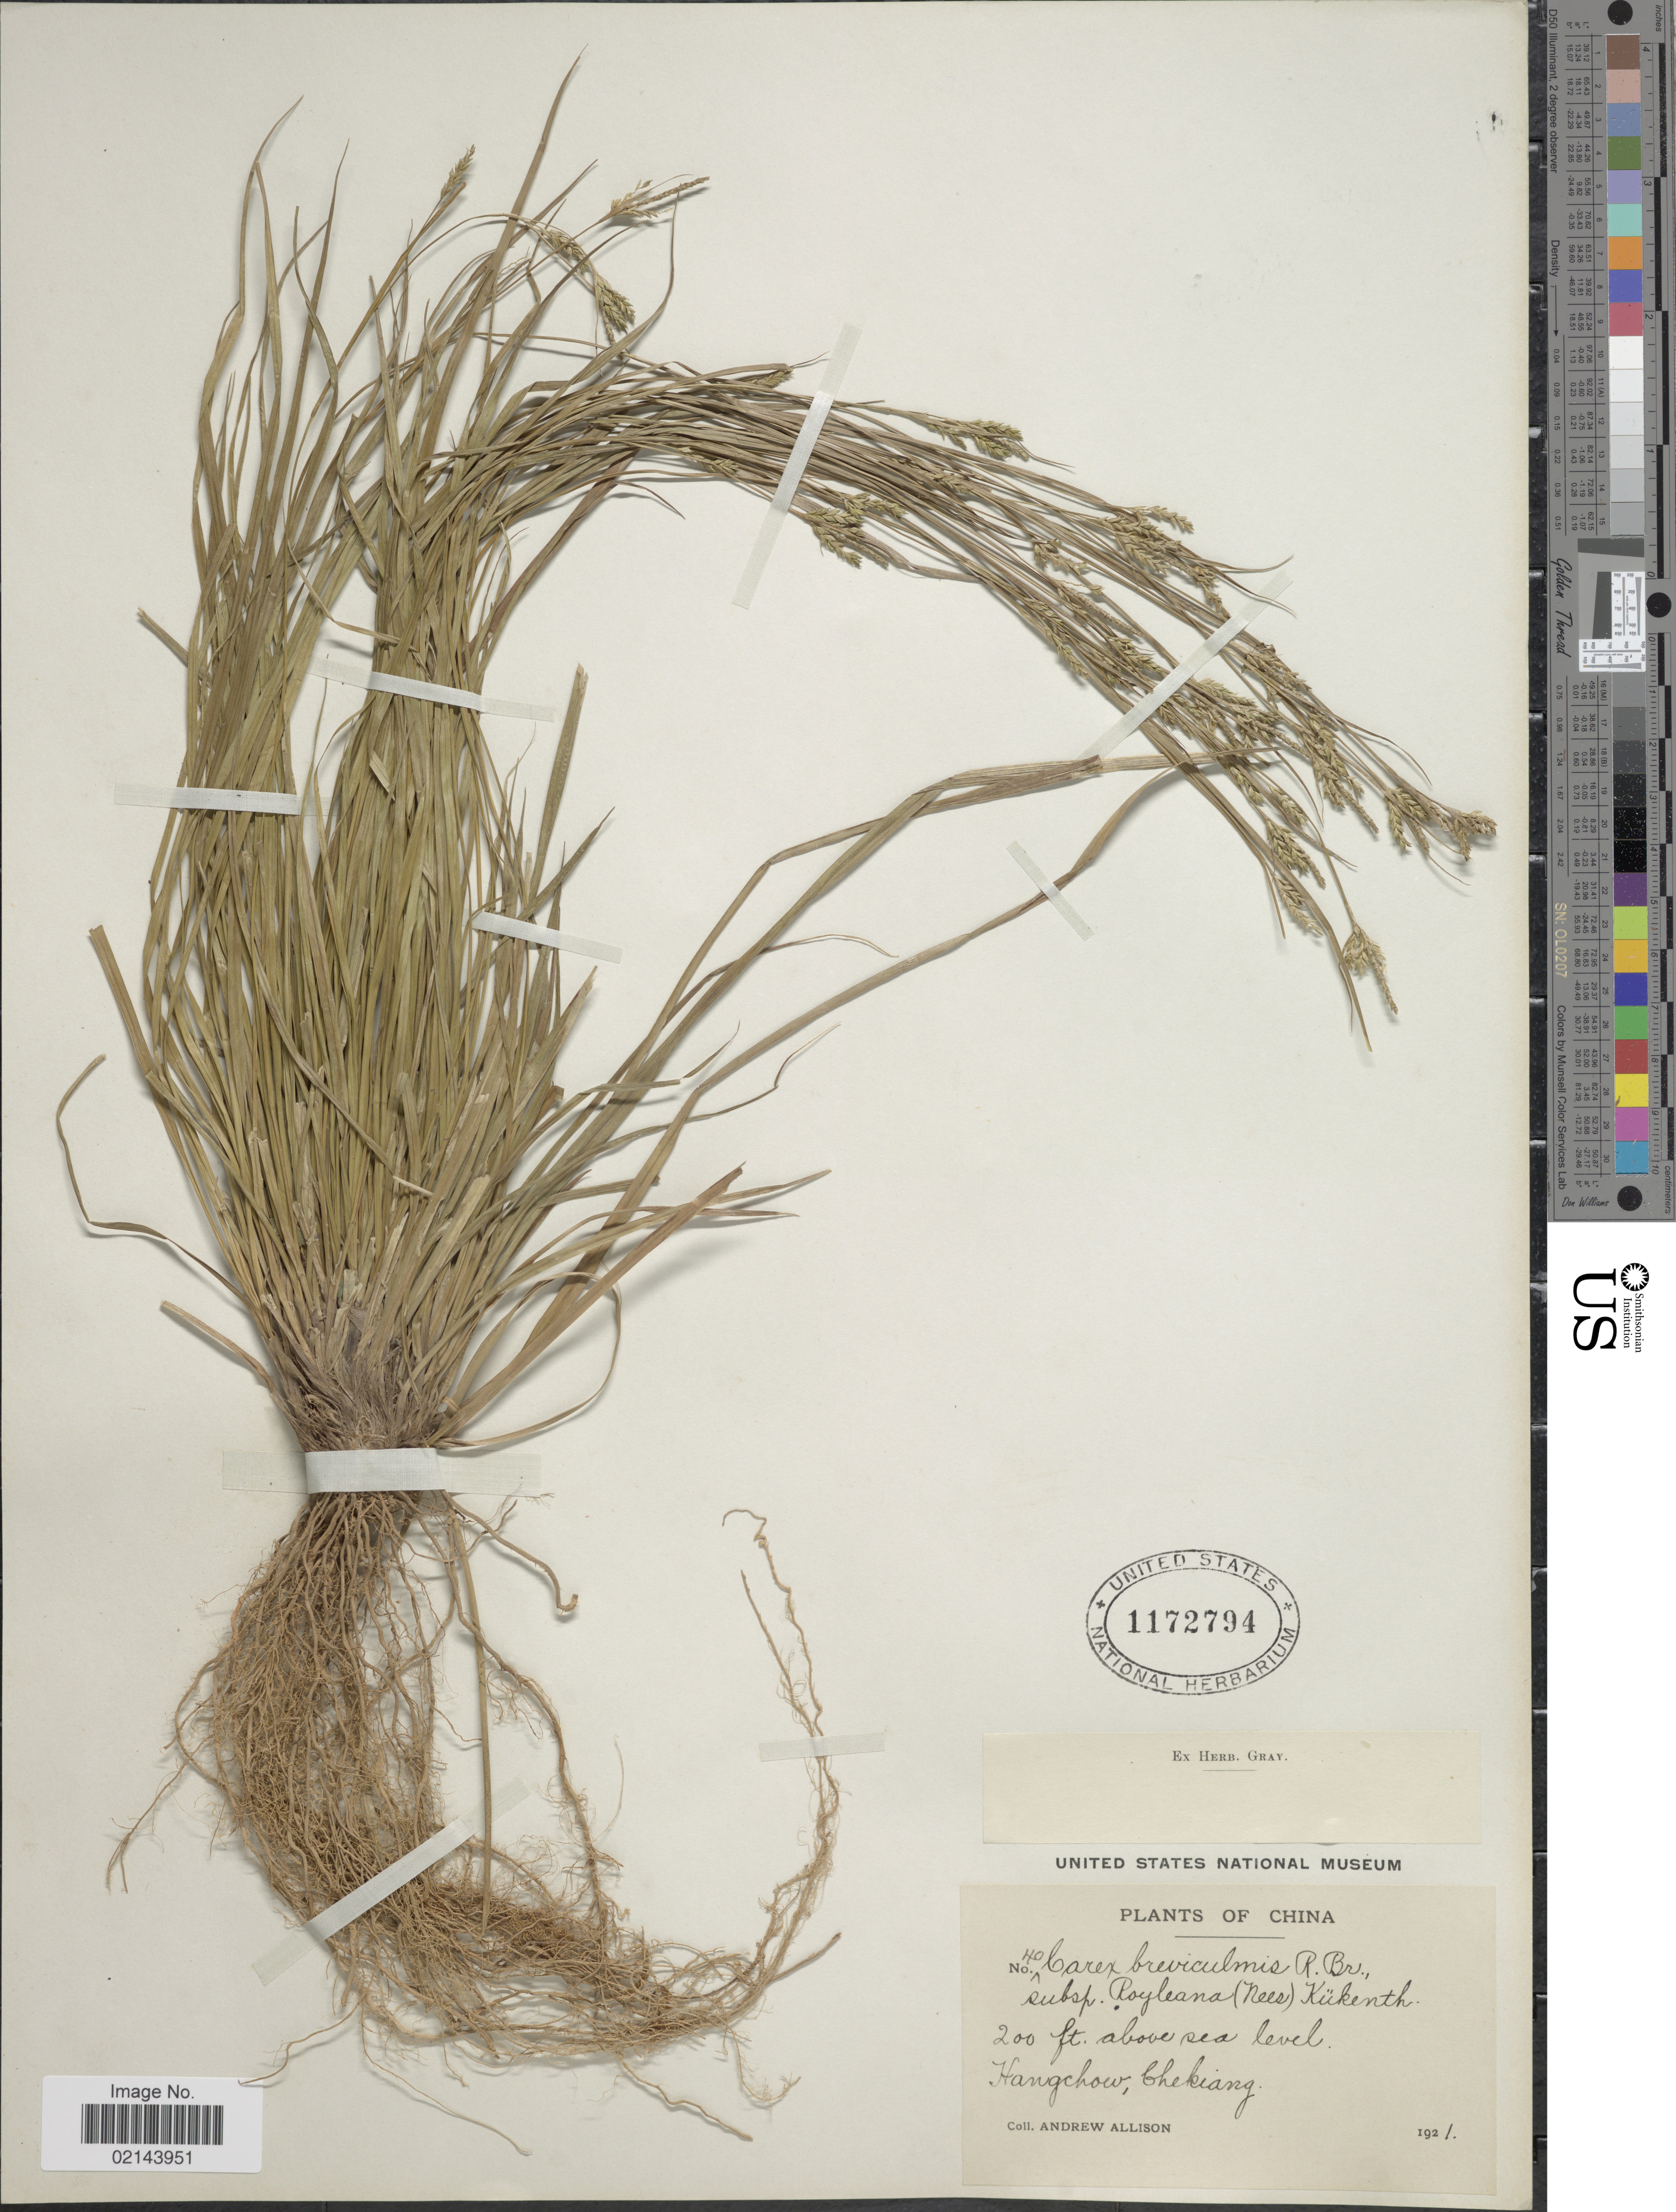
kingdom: Plantae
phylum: Tracheophyta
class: Liliopsida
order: Poales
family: Cyperaceae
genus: Carex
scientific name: Carex breviculmis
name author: R. Br.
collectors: A. Allison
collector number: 40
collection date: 1921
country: China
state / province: Zhejiang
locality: Hangchow, Chekiang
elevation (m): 61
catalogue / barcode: US 1172794